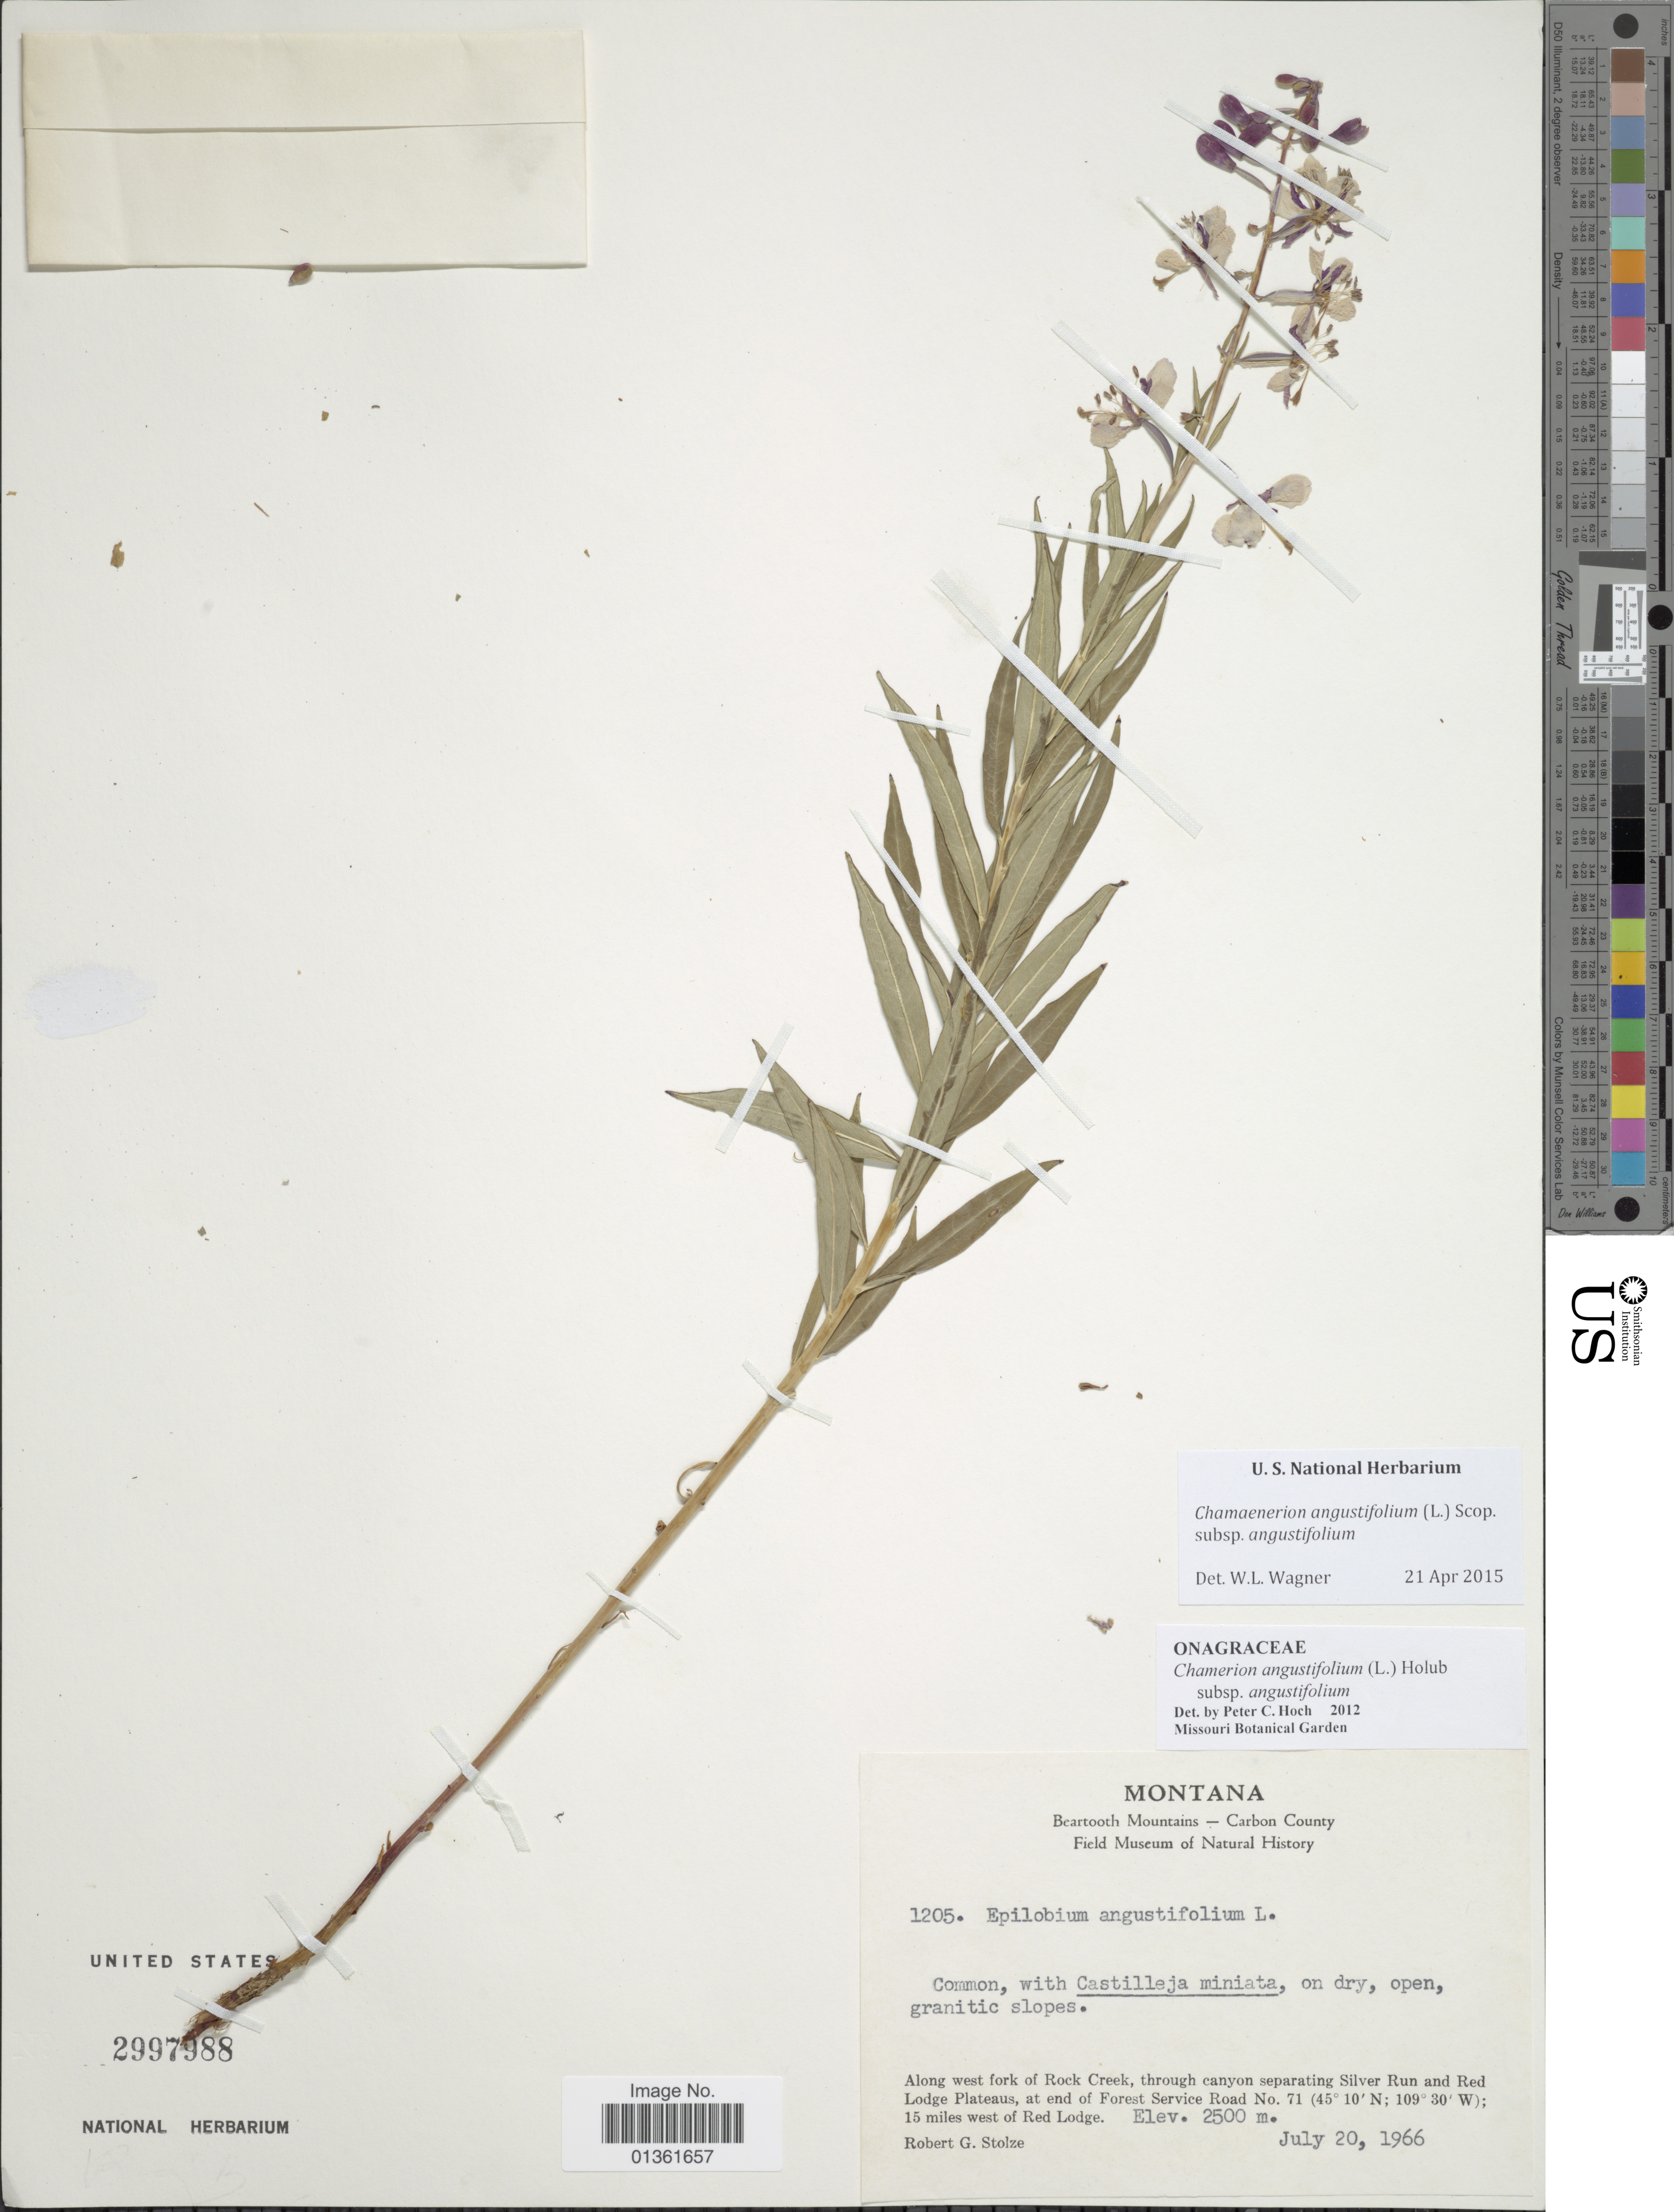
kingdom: Plantae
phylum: Tracheophyta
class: Magnoliopsida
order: Myrtales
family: Onagraceae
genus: Chamaenerion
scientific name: Chamaenerion angustifolium subsp. angustifolium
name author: (L.) Scop.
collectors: R. G. Stolze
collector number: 1205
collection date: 1966-07-20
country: United States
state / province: Montana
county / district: Carbon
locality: Beartooth Mountains. Along west fork of Rock Creek, through canyon separating Silver Run and Red Lodge Plateaus, at end of Forest Service Road, 15 miles west of Red Lodge.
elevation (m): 2500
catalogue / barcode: US 2997988